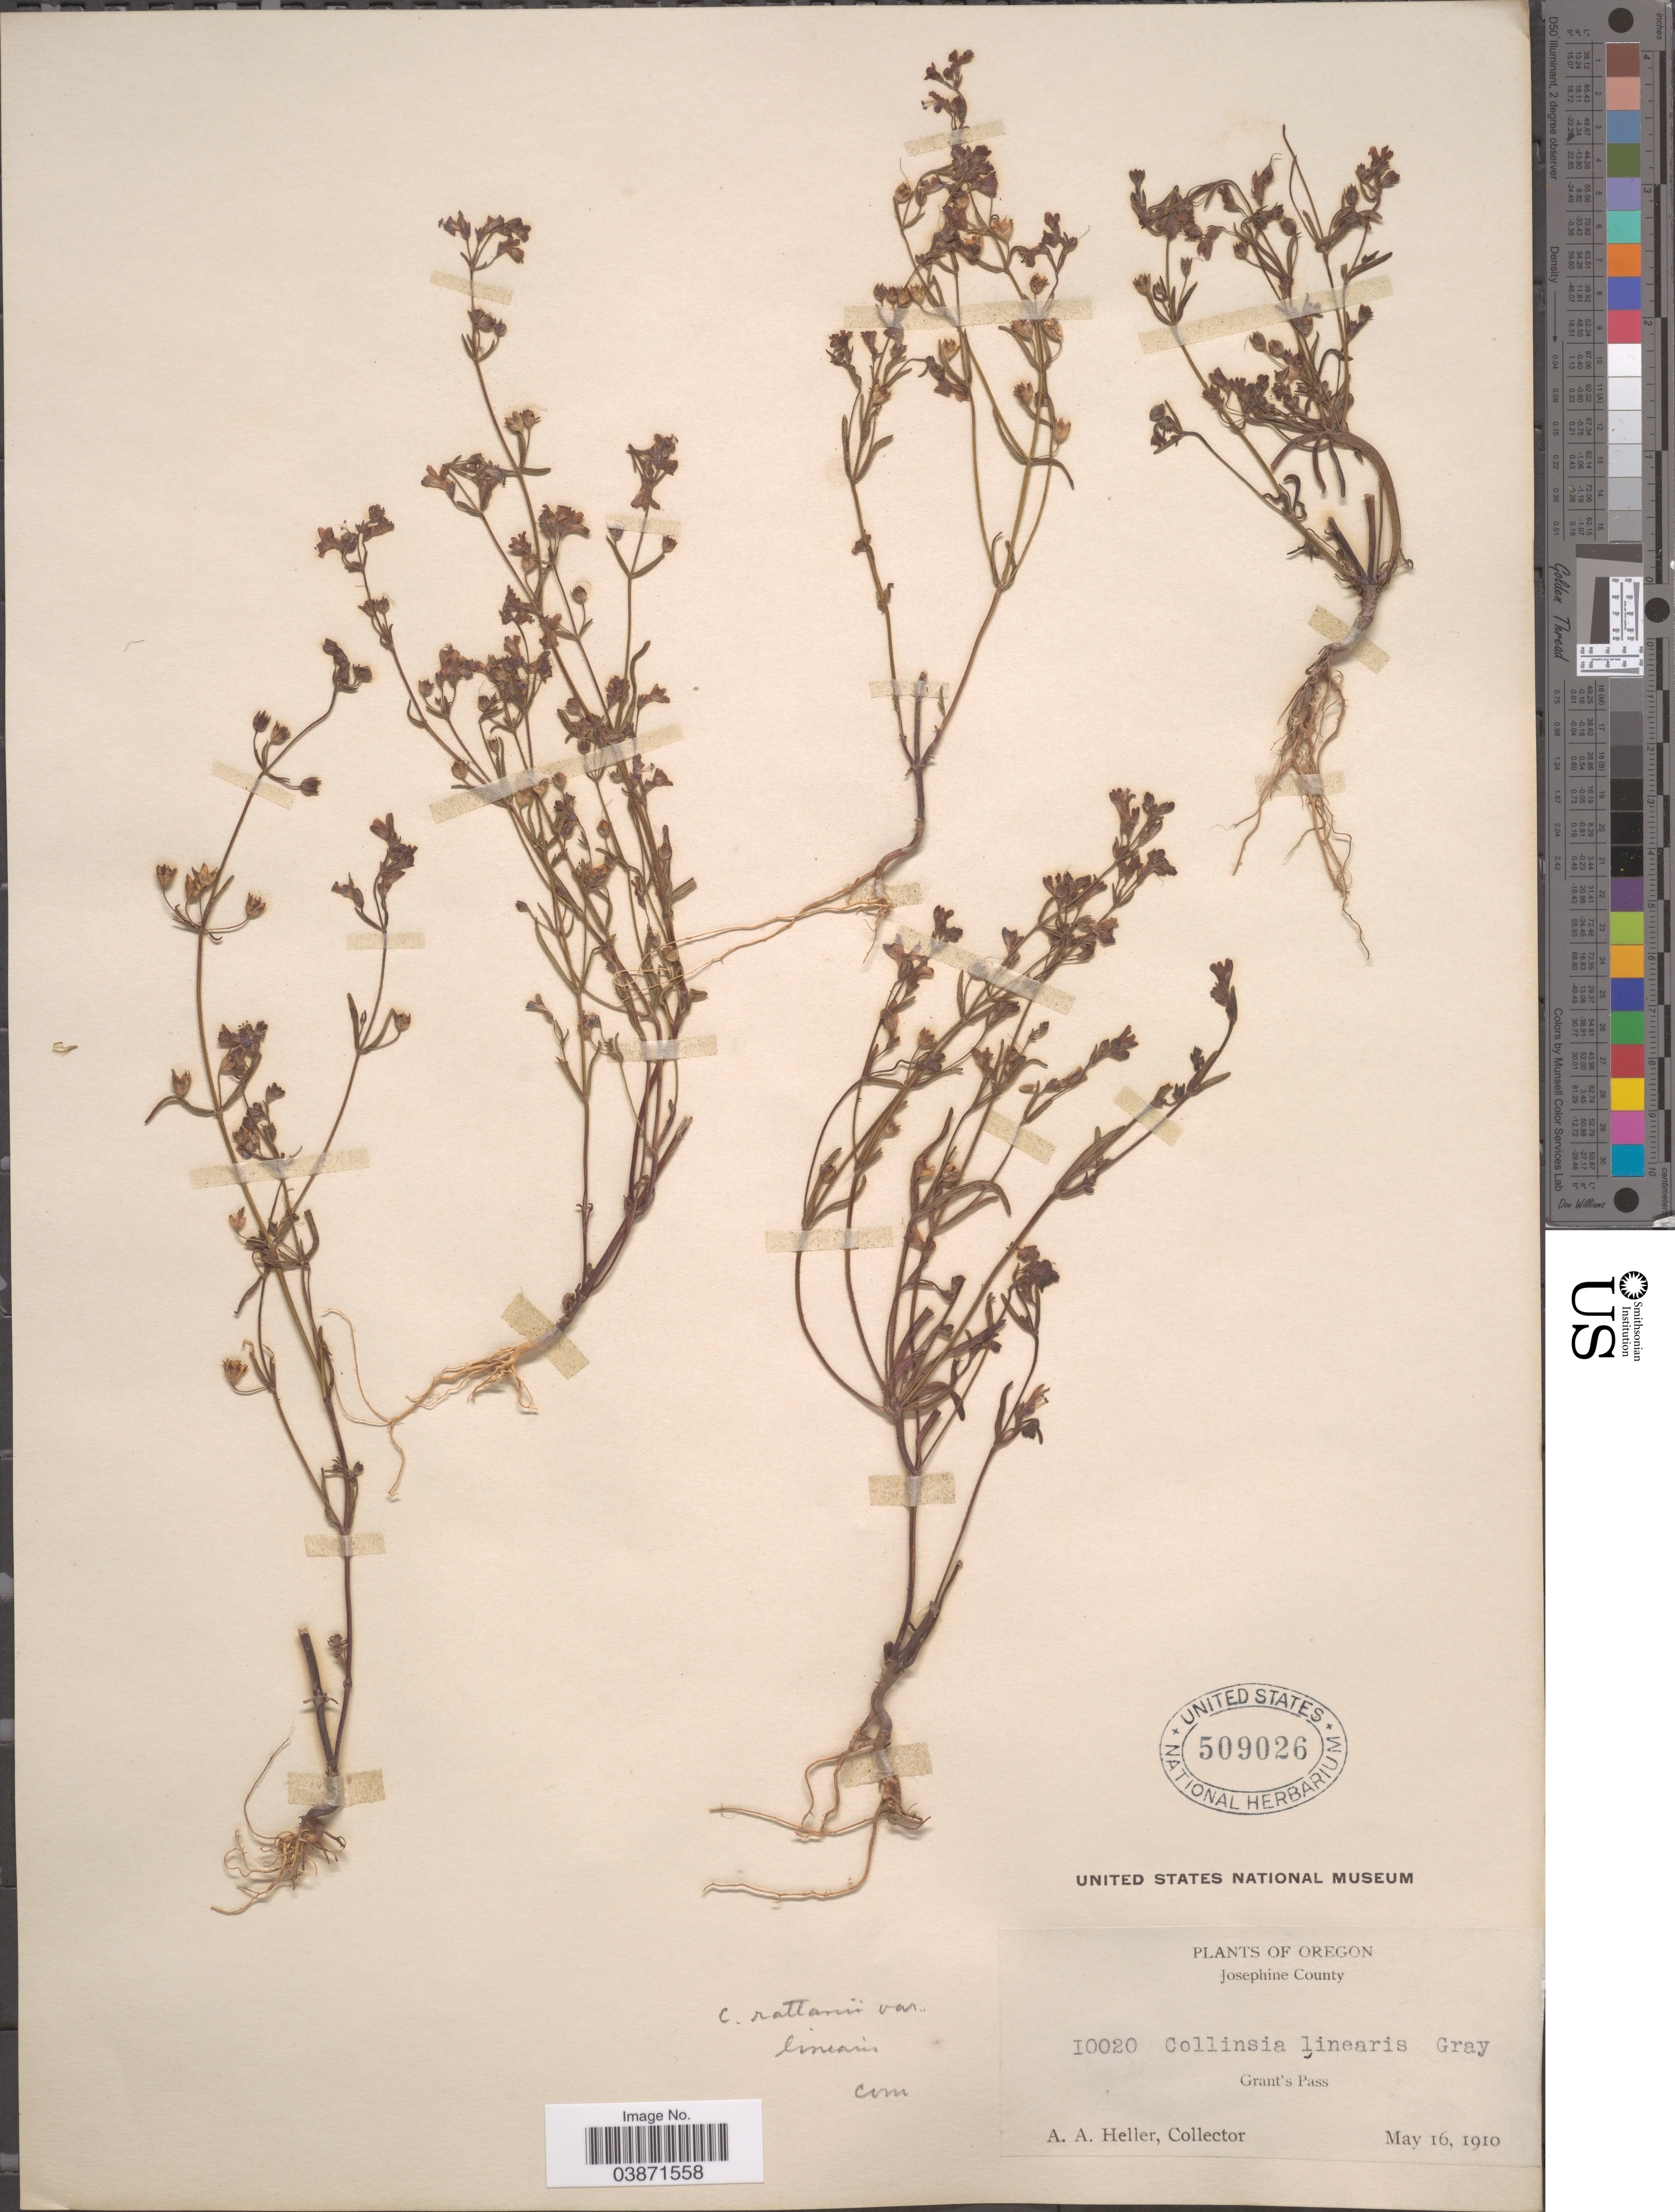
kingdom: Plantae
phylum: Tracheophyta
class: Magnoliopsida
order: Lamiales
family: Plantaginaceae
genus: Collinsia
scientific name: Collinsia rattanii var. linearis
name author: (A. Gray) Newsom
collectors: A. A. Heller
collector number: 10020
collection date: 1910-05-16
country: United States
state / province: Oregon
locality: Josephine County. Grant's Pass.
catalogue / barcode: US 509026